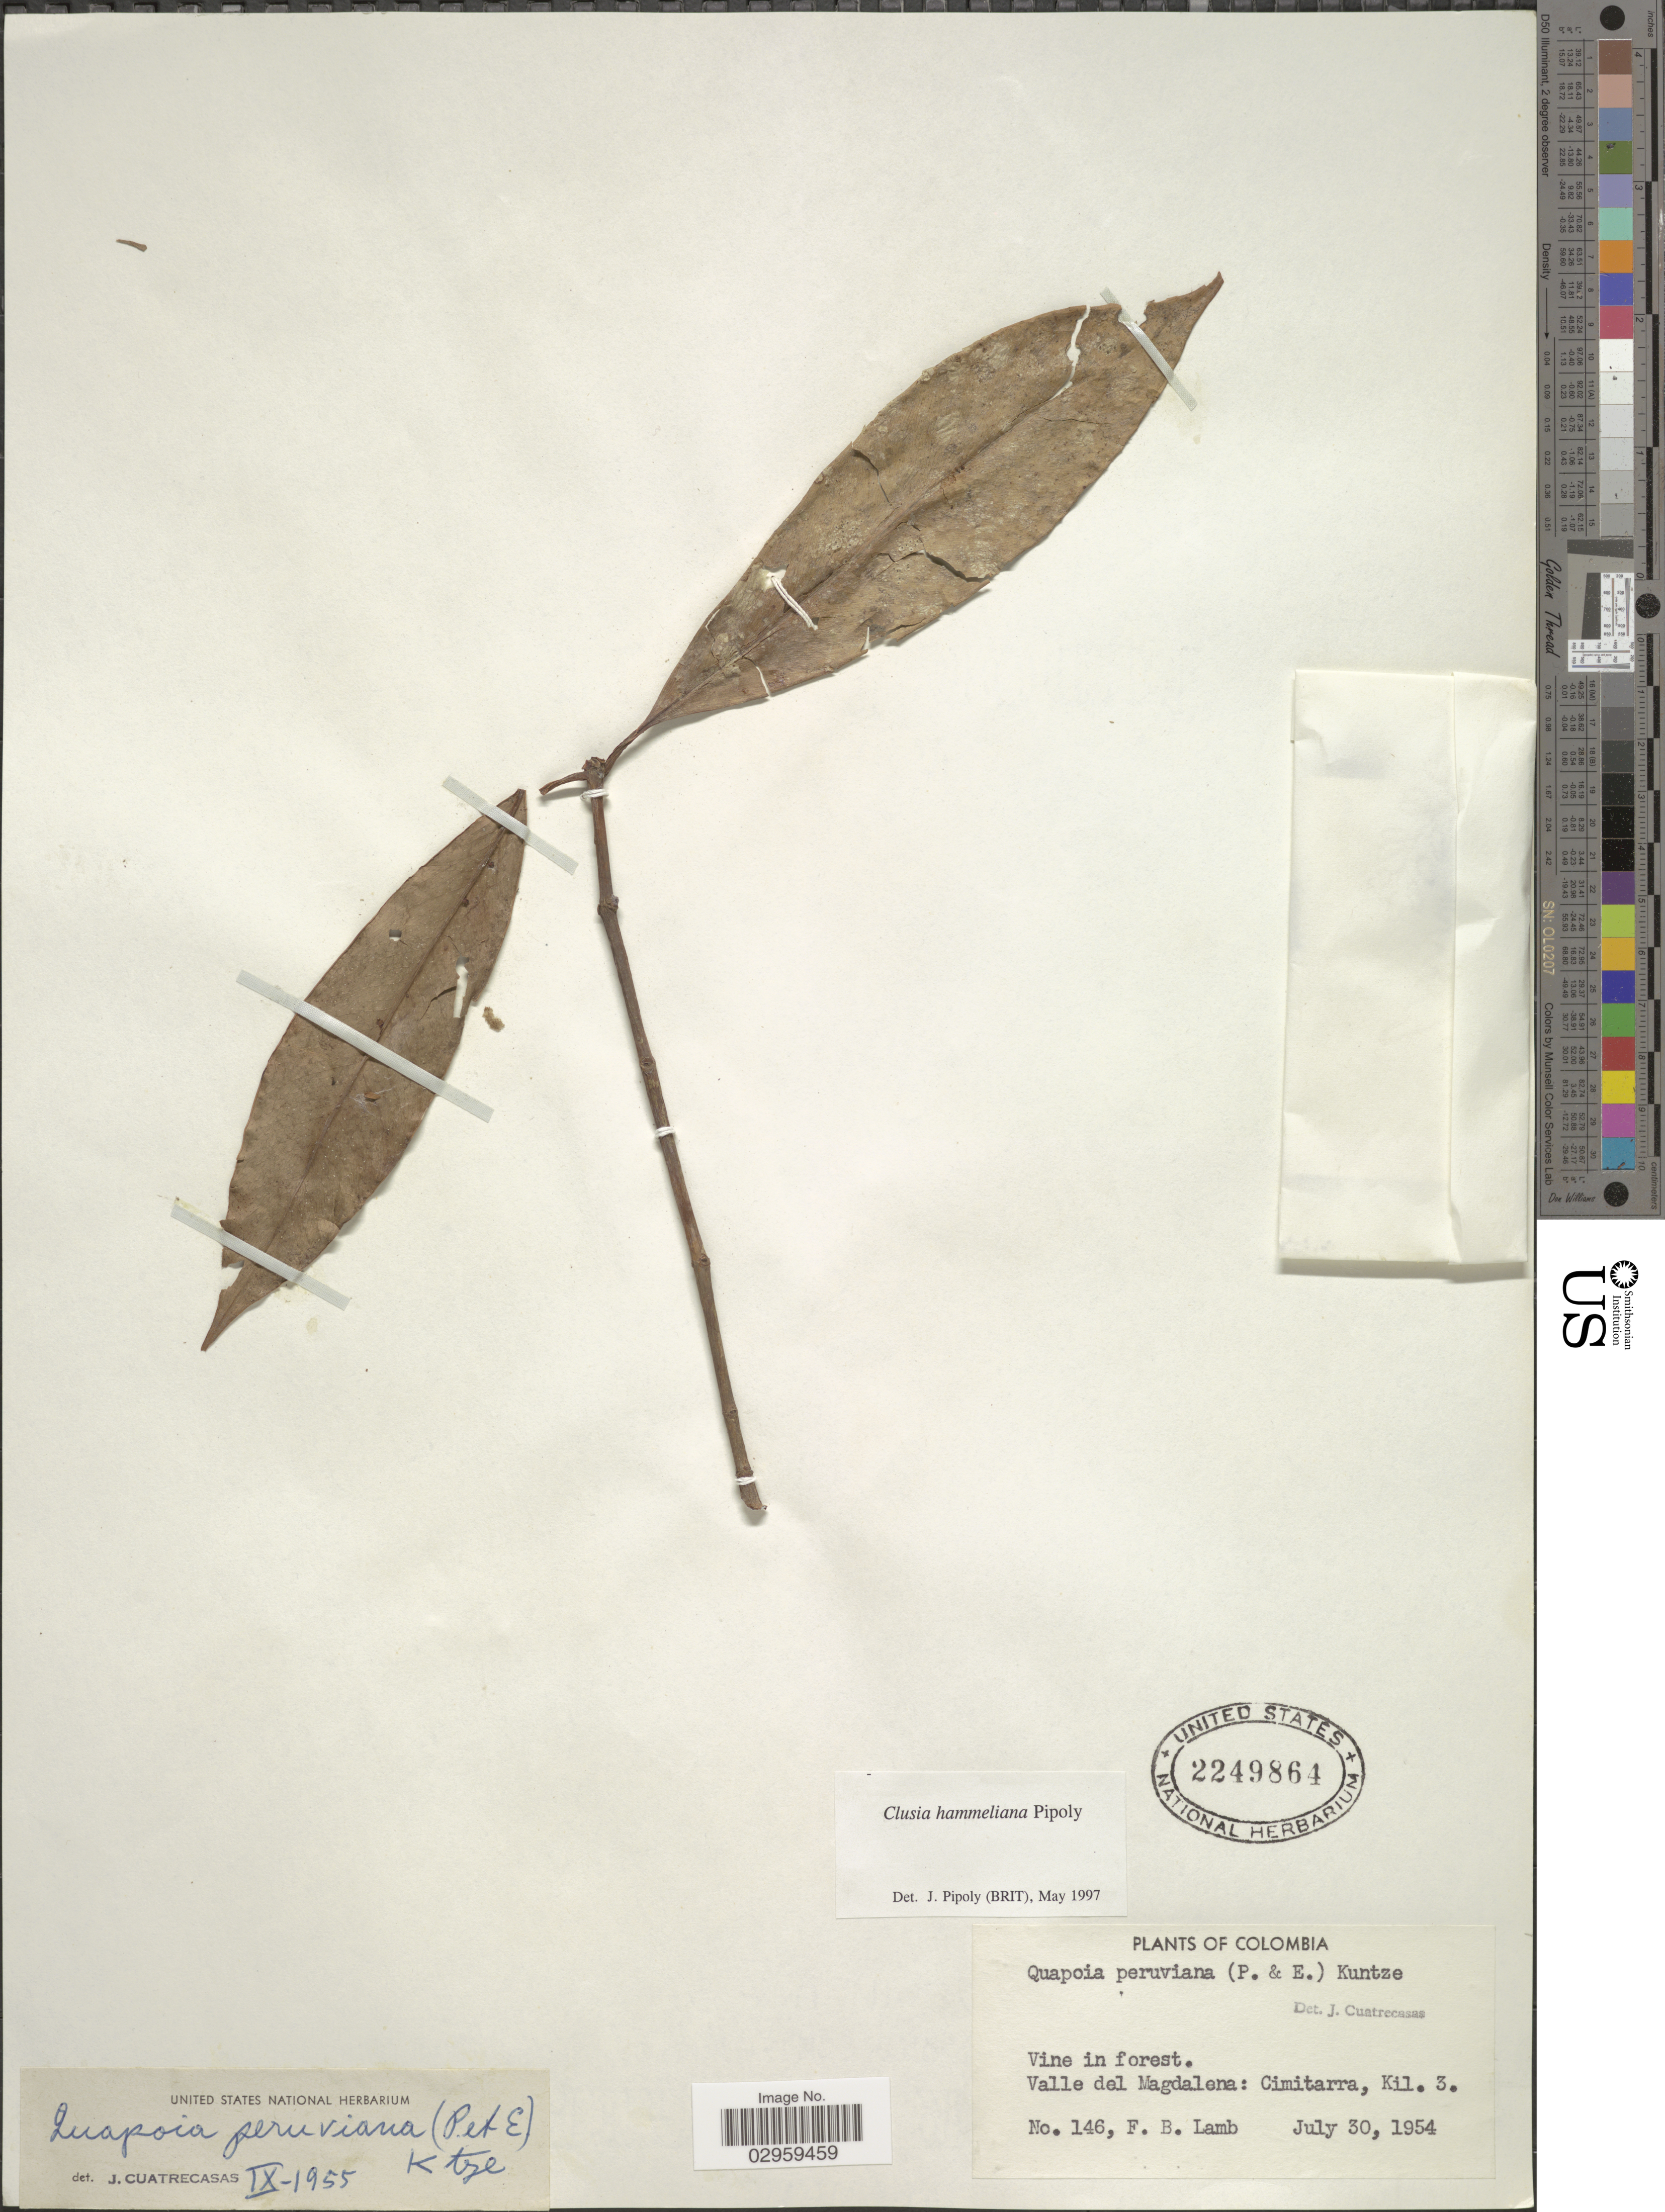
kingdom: Plantae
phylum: Tracheophyta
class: Magnoliopsida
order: Malpighiales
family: Clusiaceae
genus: Clusia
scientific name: Clusia hammeliana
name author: Pipoly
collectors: F. B. Lamb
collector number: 146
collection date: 1954-07-30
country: Colombia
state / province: Magdalena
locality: Valle del Magdalena: Cimitarra, Kil. 3.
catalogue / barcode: US 2249864